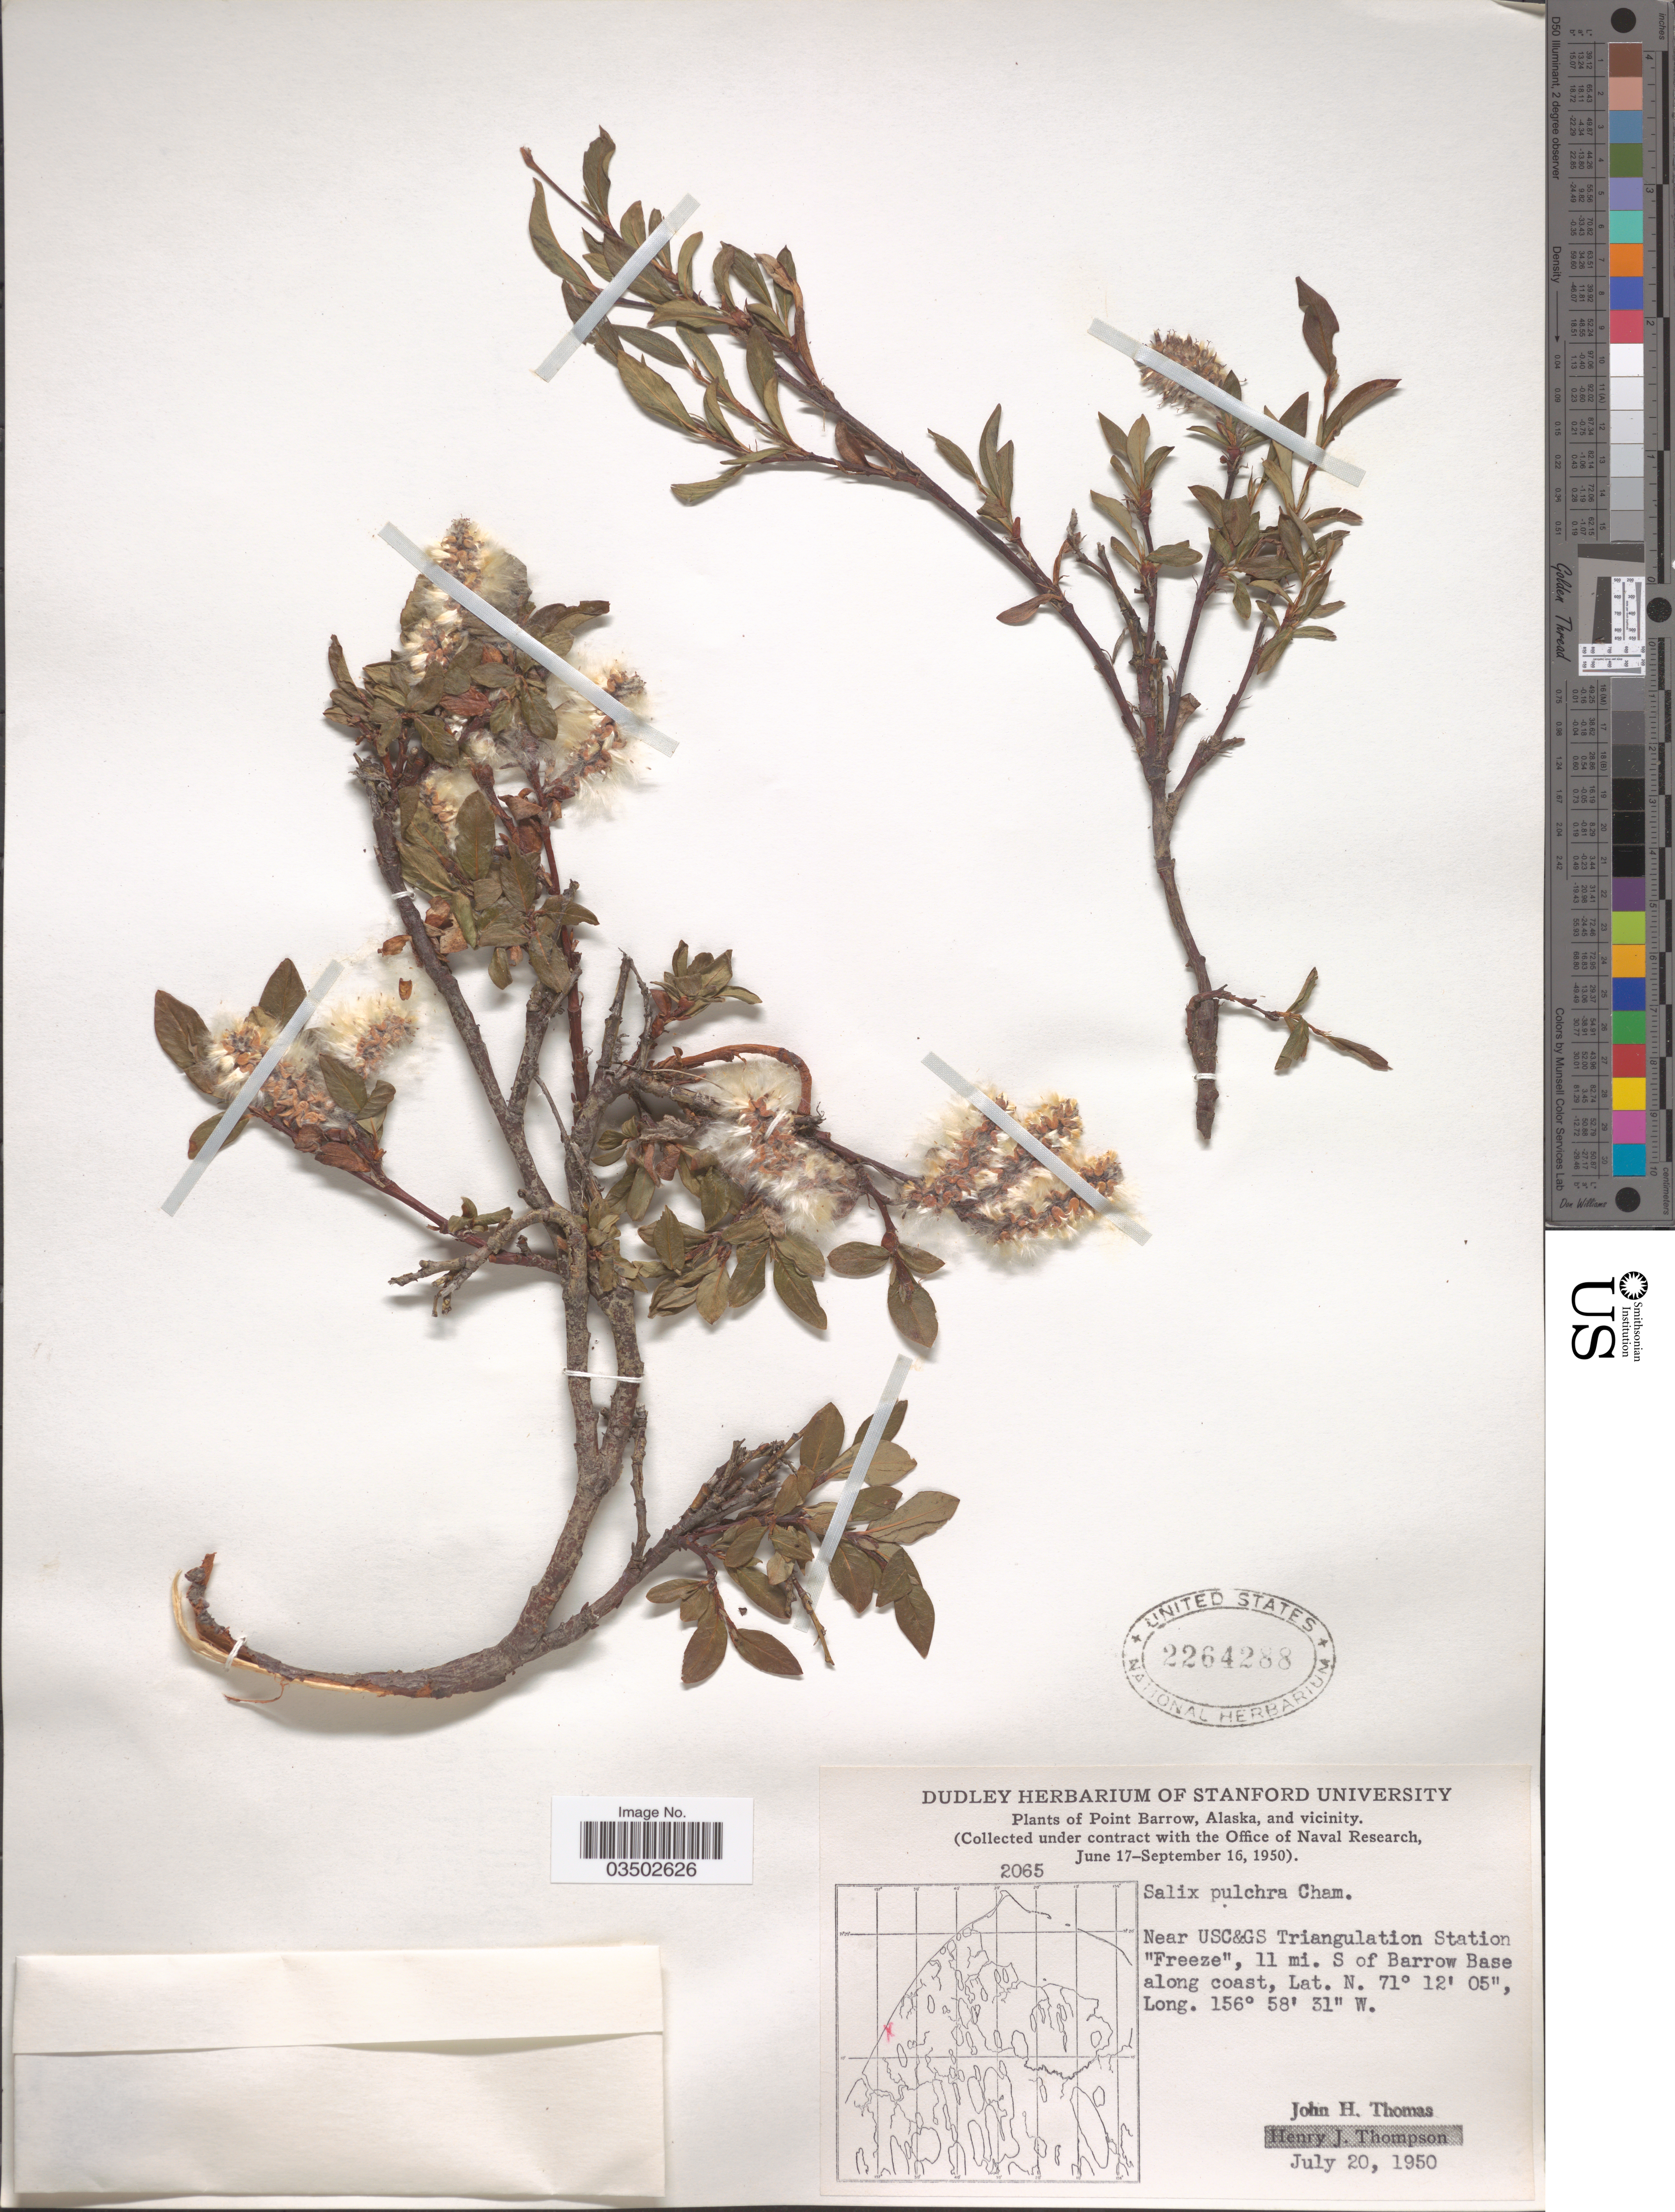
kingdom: Plantae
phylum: Tracheophyta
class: Magnoliopsida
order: Malpighiales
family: Salicaceae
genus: Salix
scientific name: Salix pulchra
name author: Cham.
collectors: J. H. Thomas & H. Thompson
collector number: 2065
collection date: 1950-07-20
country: United States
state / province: Alaska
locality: Point Barrow, Alaska, and vicinity. Near USC&GS Triangulation Station "Freeze", 11 mi. S of Barrow Base along coast.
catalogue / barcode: US 2264288